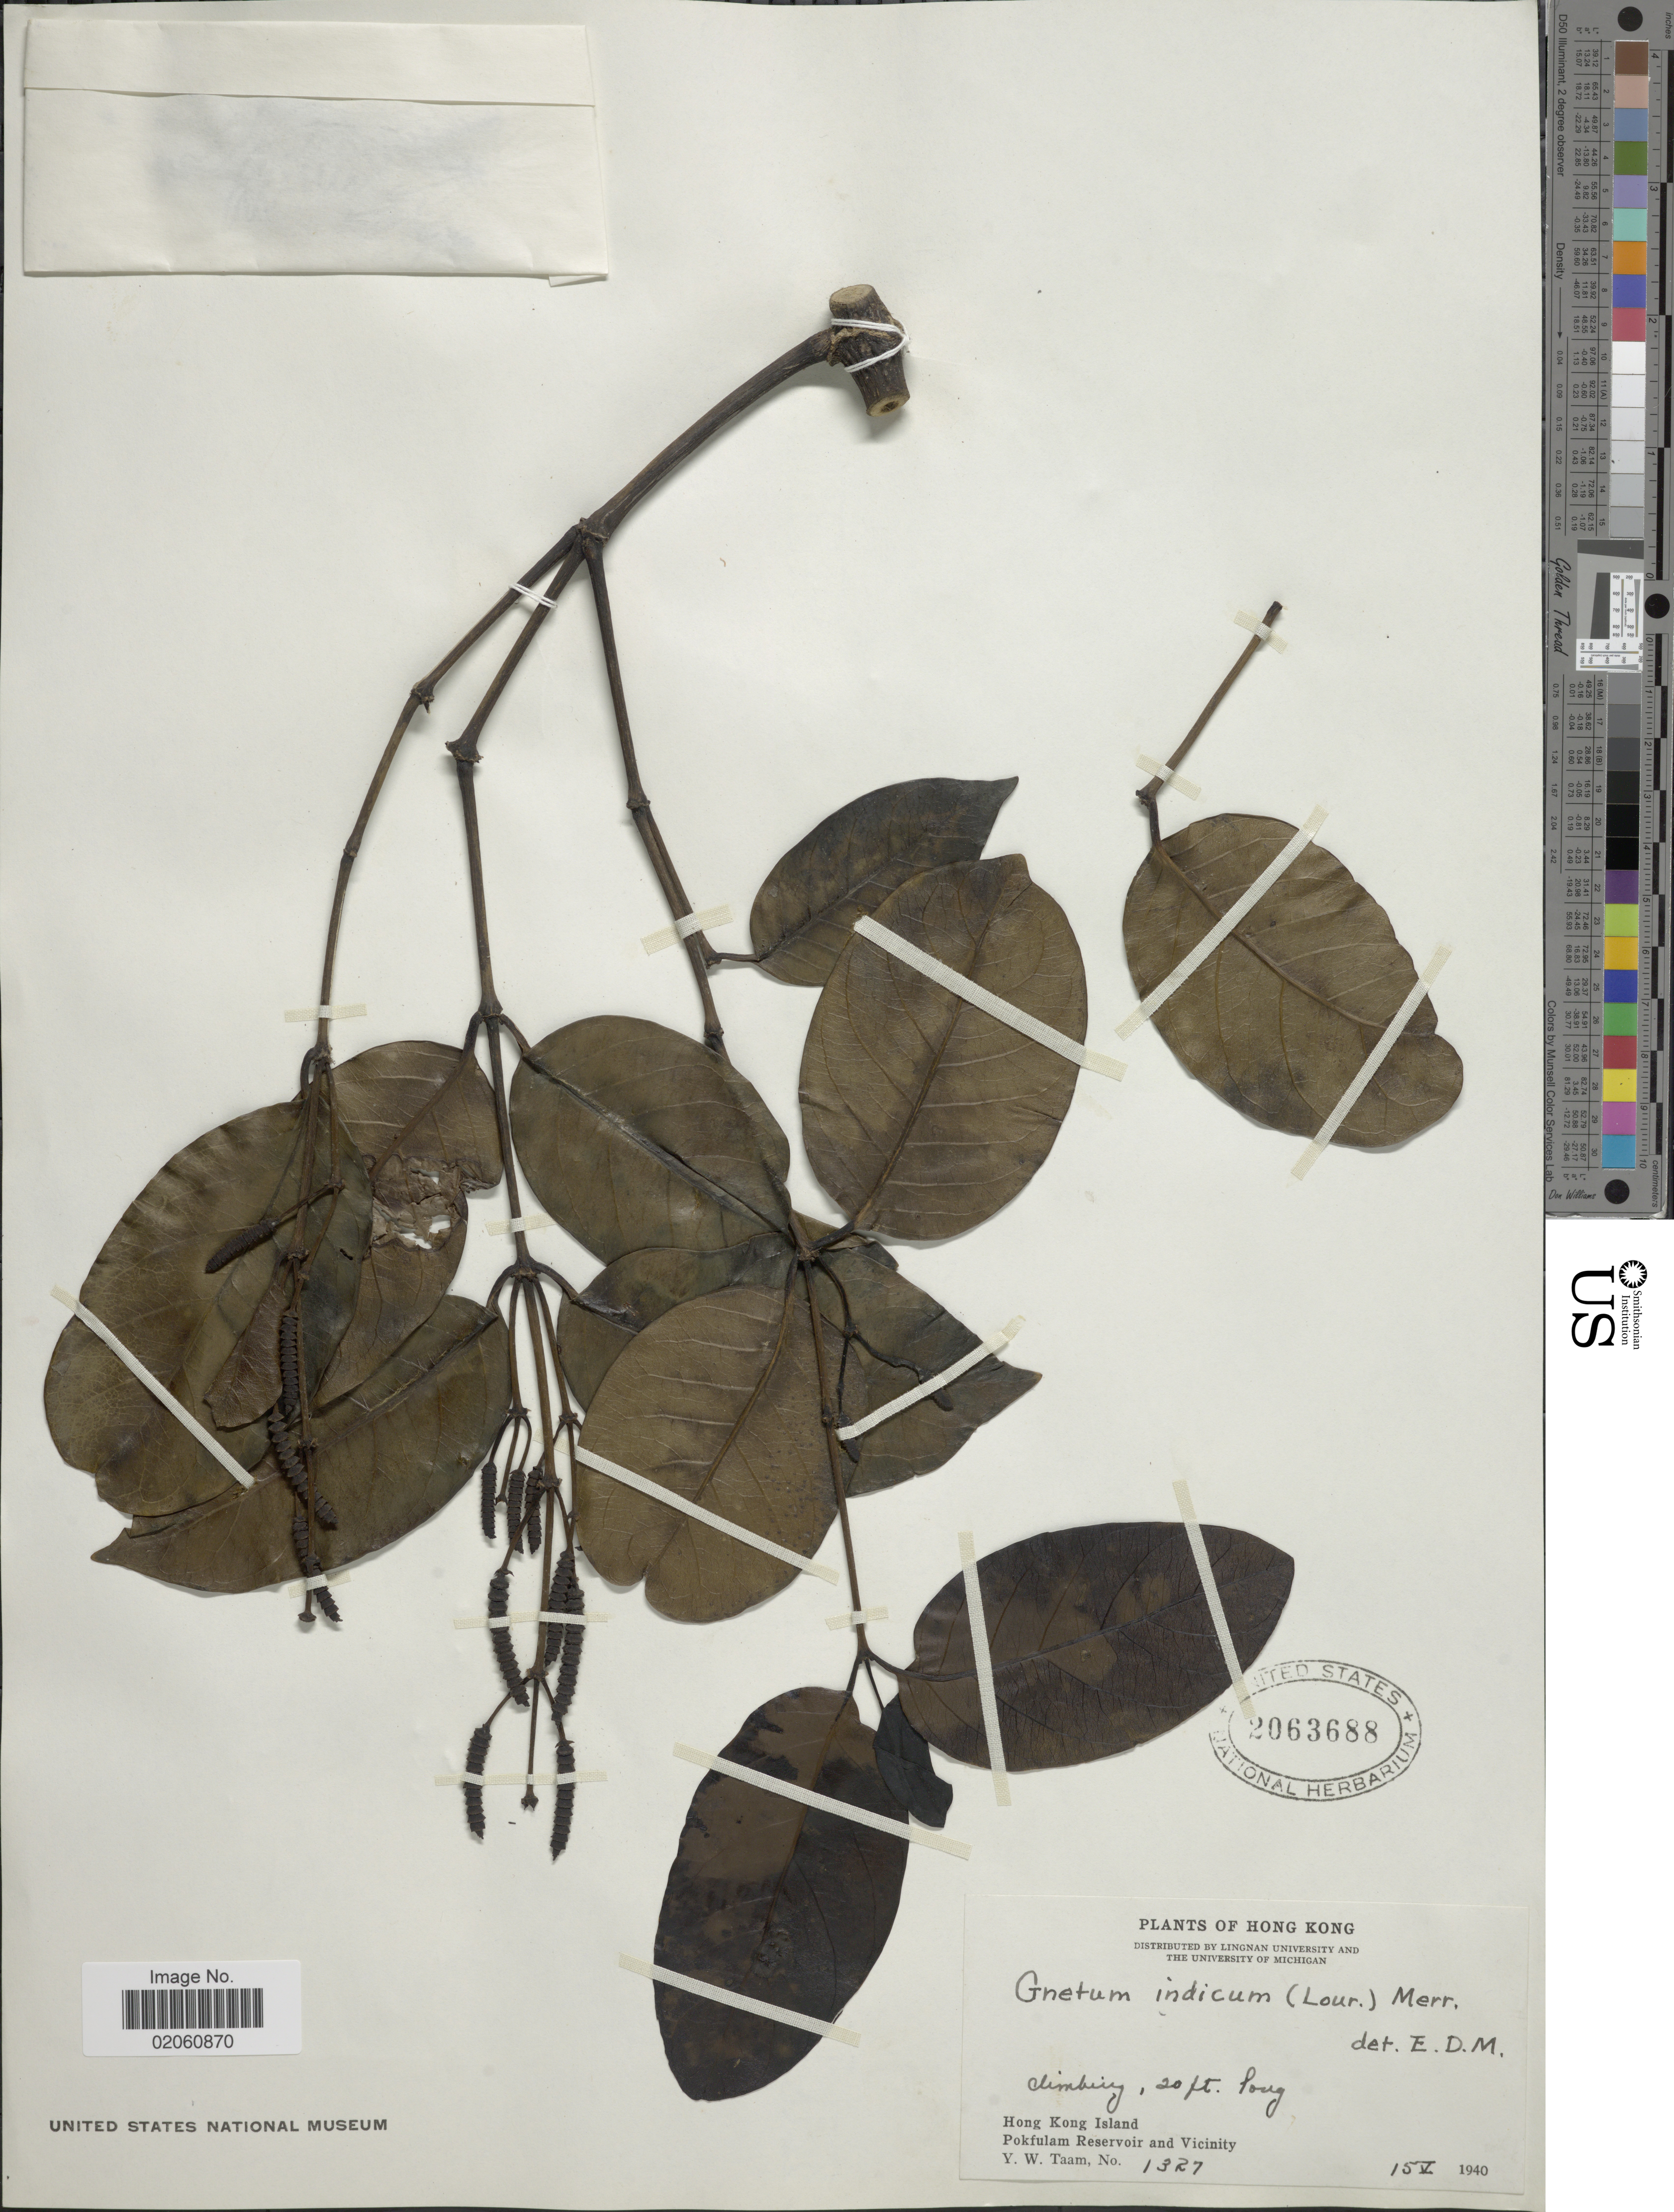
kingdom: Plantae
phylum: Tracheophyta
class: Gnetopsida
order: Gnetales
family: Gnetaceae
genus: Gnetum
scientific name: Gnetum indicum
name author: (Lour.) Merr.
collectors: Y. W. Taam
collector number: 1327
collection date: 1940-05-15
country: China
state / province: Hong Kong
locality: Hong Kong Island, Pokfulam Reservoir and vicinity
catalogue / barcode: US 2063688